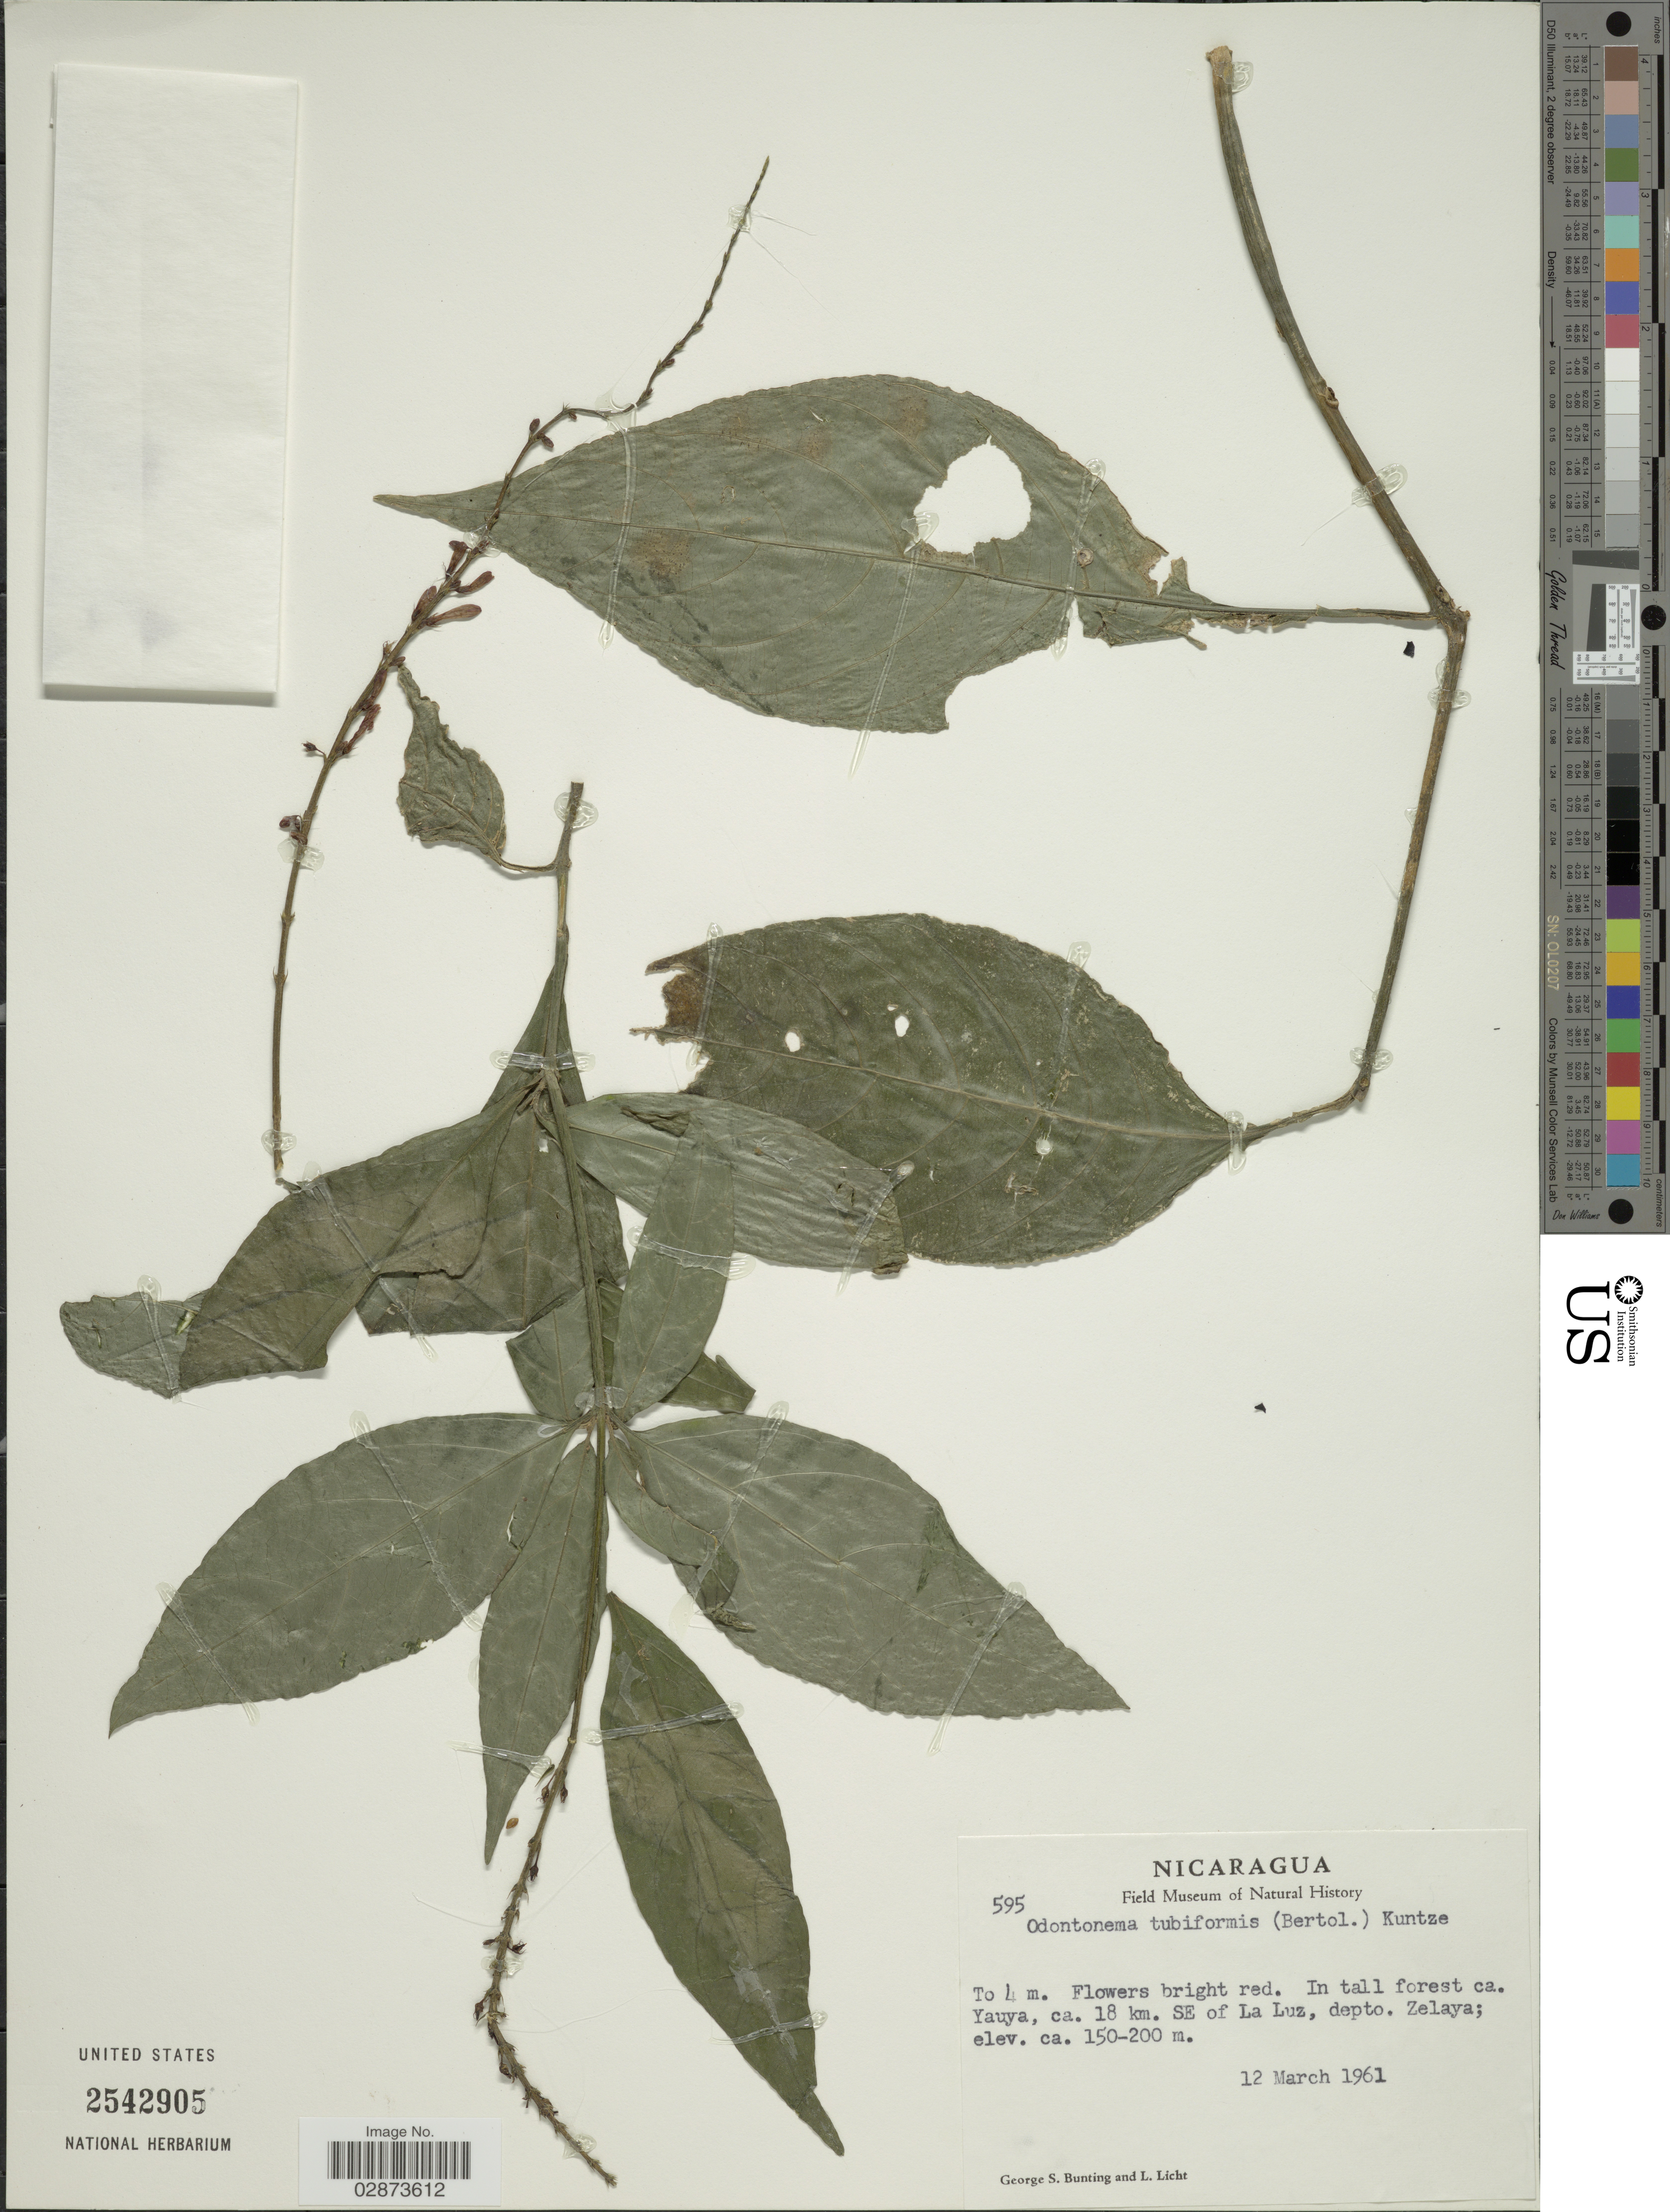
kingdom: Plantae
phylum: Tracheophyta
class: Magnoliopsida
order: Lamiales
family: Acanthaceae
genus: Odontonema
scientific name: Odontonema tubaeforme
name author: (Bertol.) Kuntze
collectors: G. S. Bunting & L. Licht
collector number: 595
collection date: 1961-03-12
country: Nicaragua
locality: In tall forest ca. Yauya, ca. 18 km. SE of La Luz, depto. Zelaya.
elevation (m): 150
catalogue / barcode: US 2542905